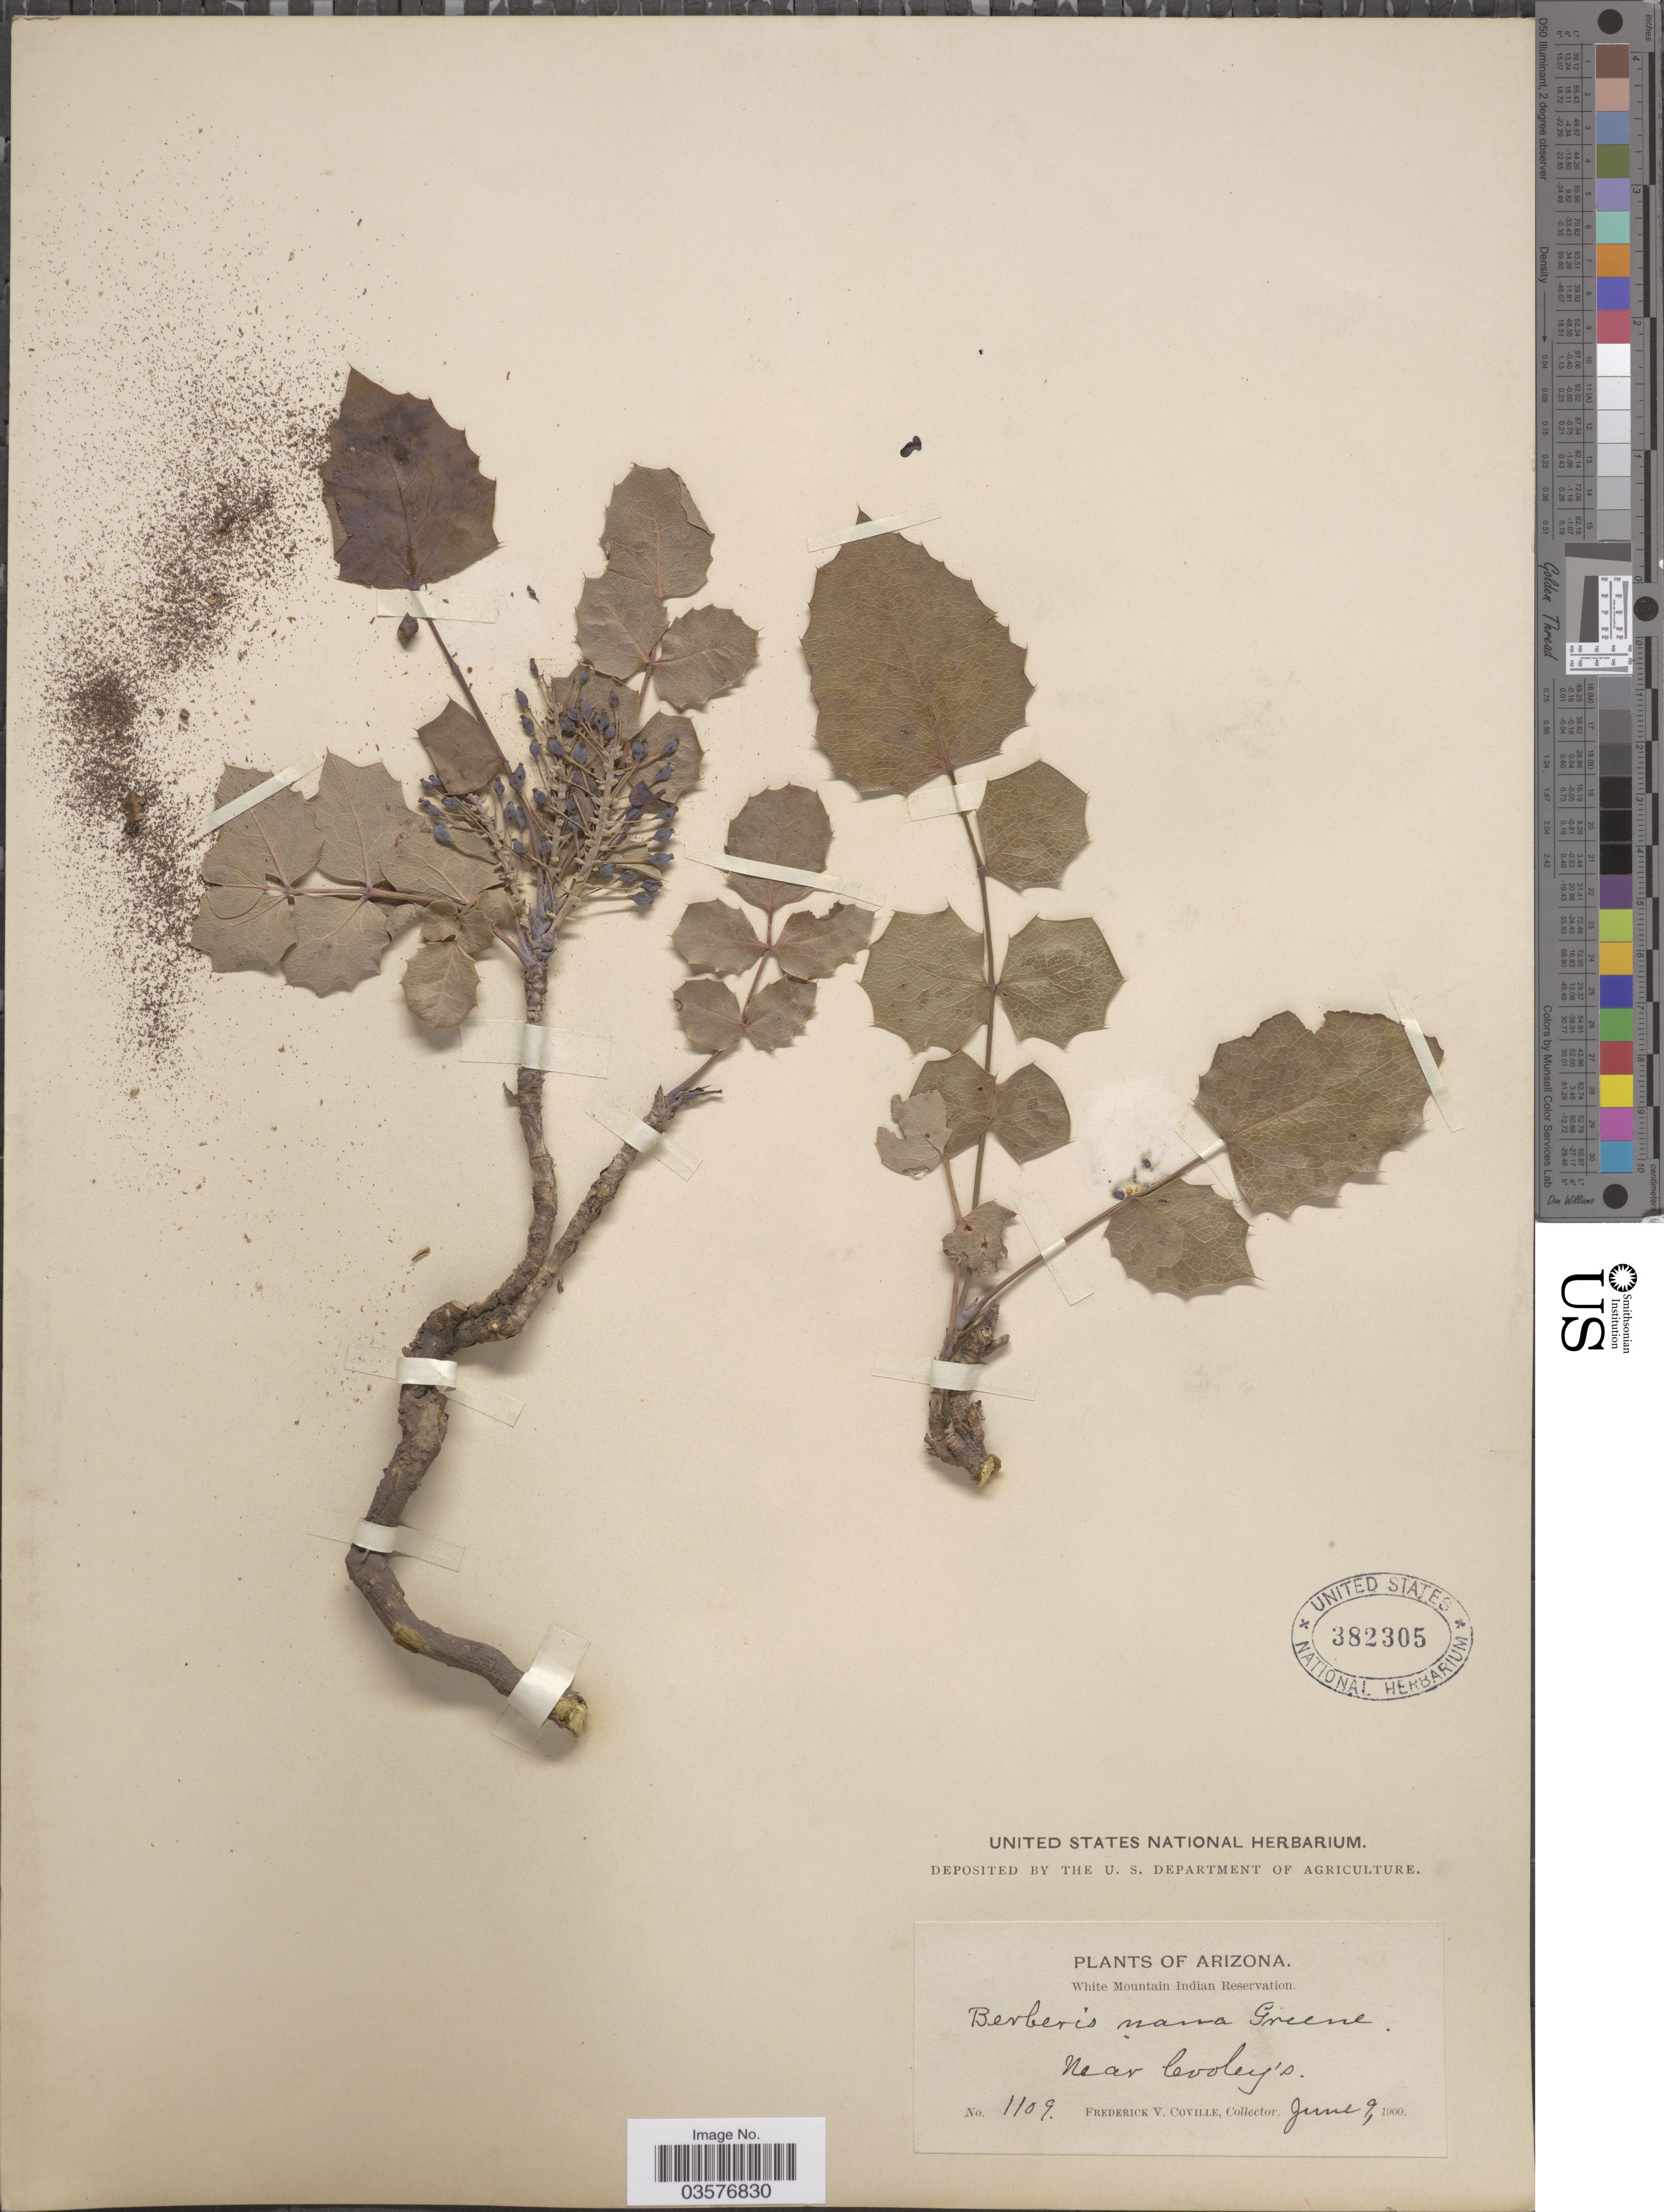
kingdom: Plantae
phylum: Tracheophyta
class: Magnoliopsida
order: Ranunculales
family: Berberidaceae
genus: Mahonia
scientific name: Mahonia repens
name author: (Lindl.) G. Don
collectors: F. V. Coville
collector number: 1109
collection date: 1900-06-09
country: United States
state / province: Arizona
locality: White Mountain Indian Reservation. Near Cooley's.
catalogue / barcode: US 382305